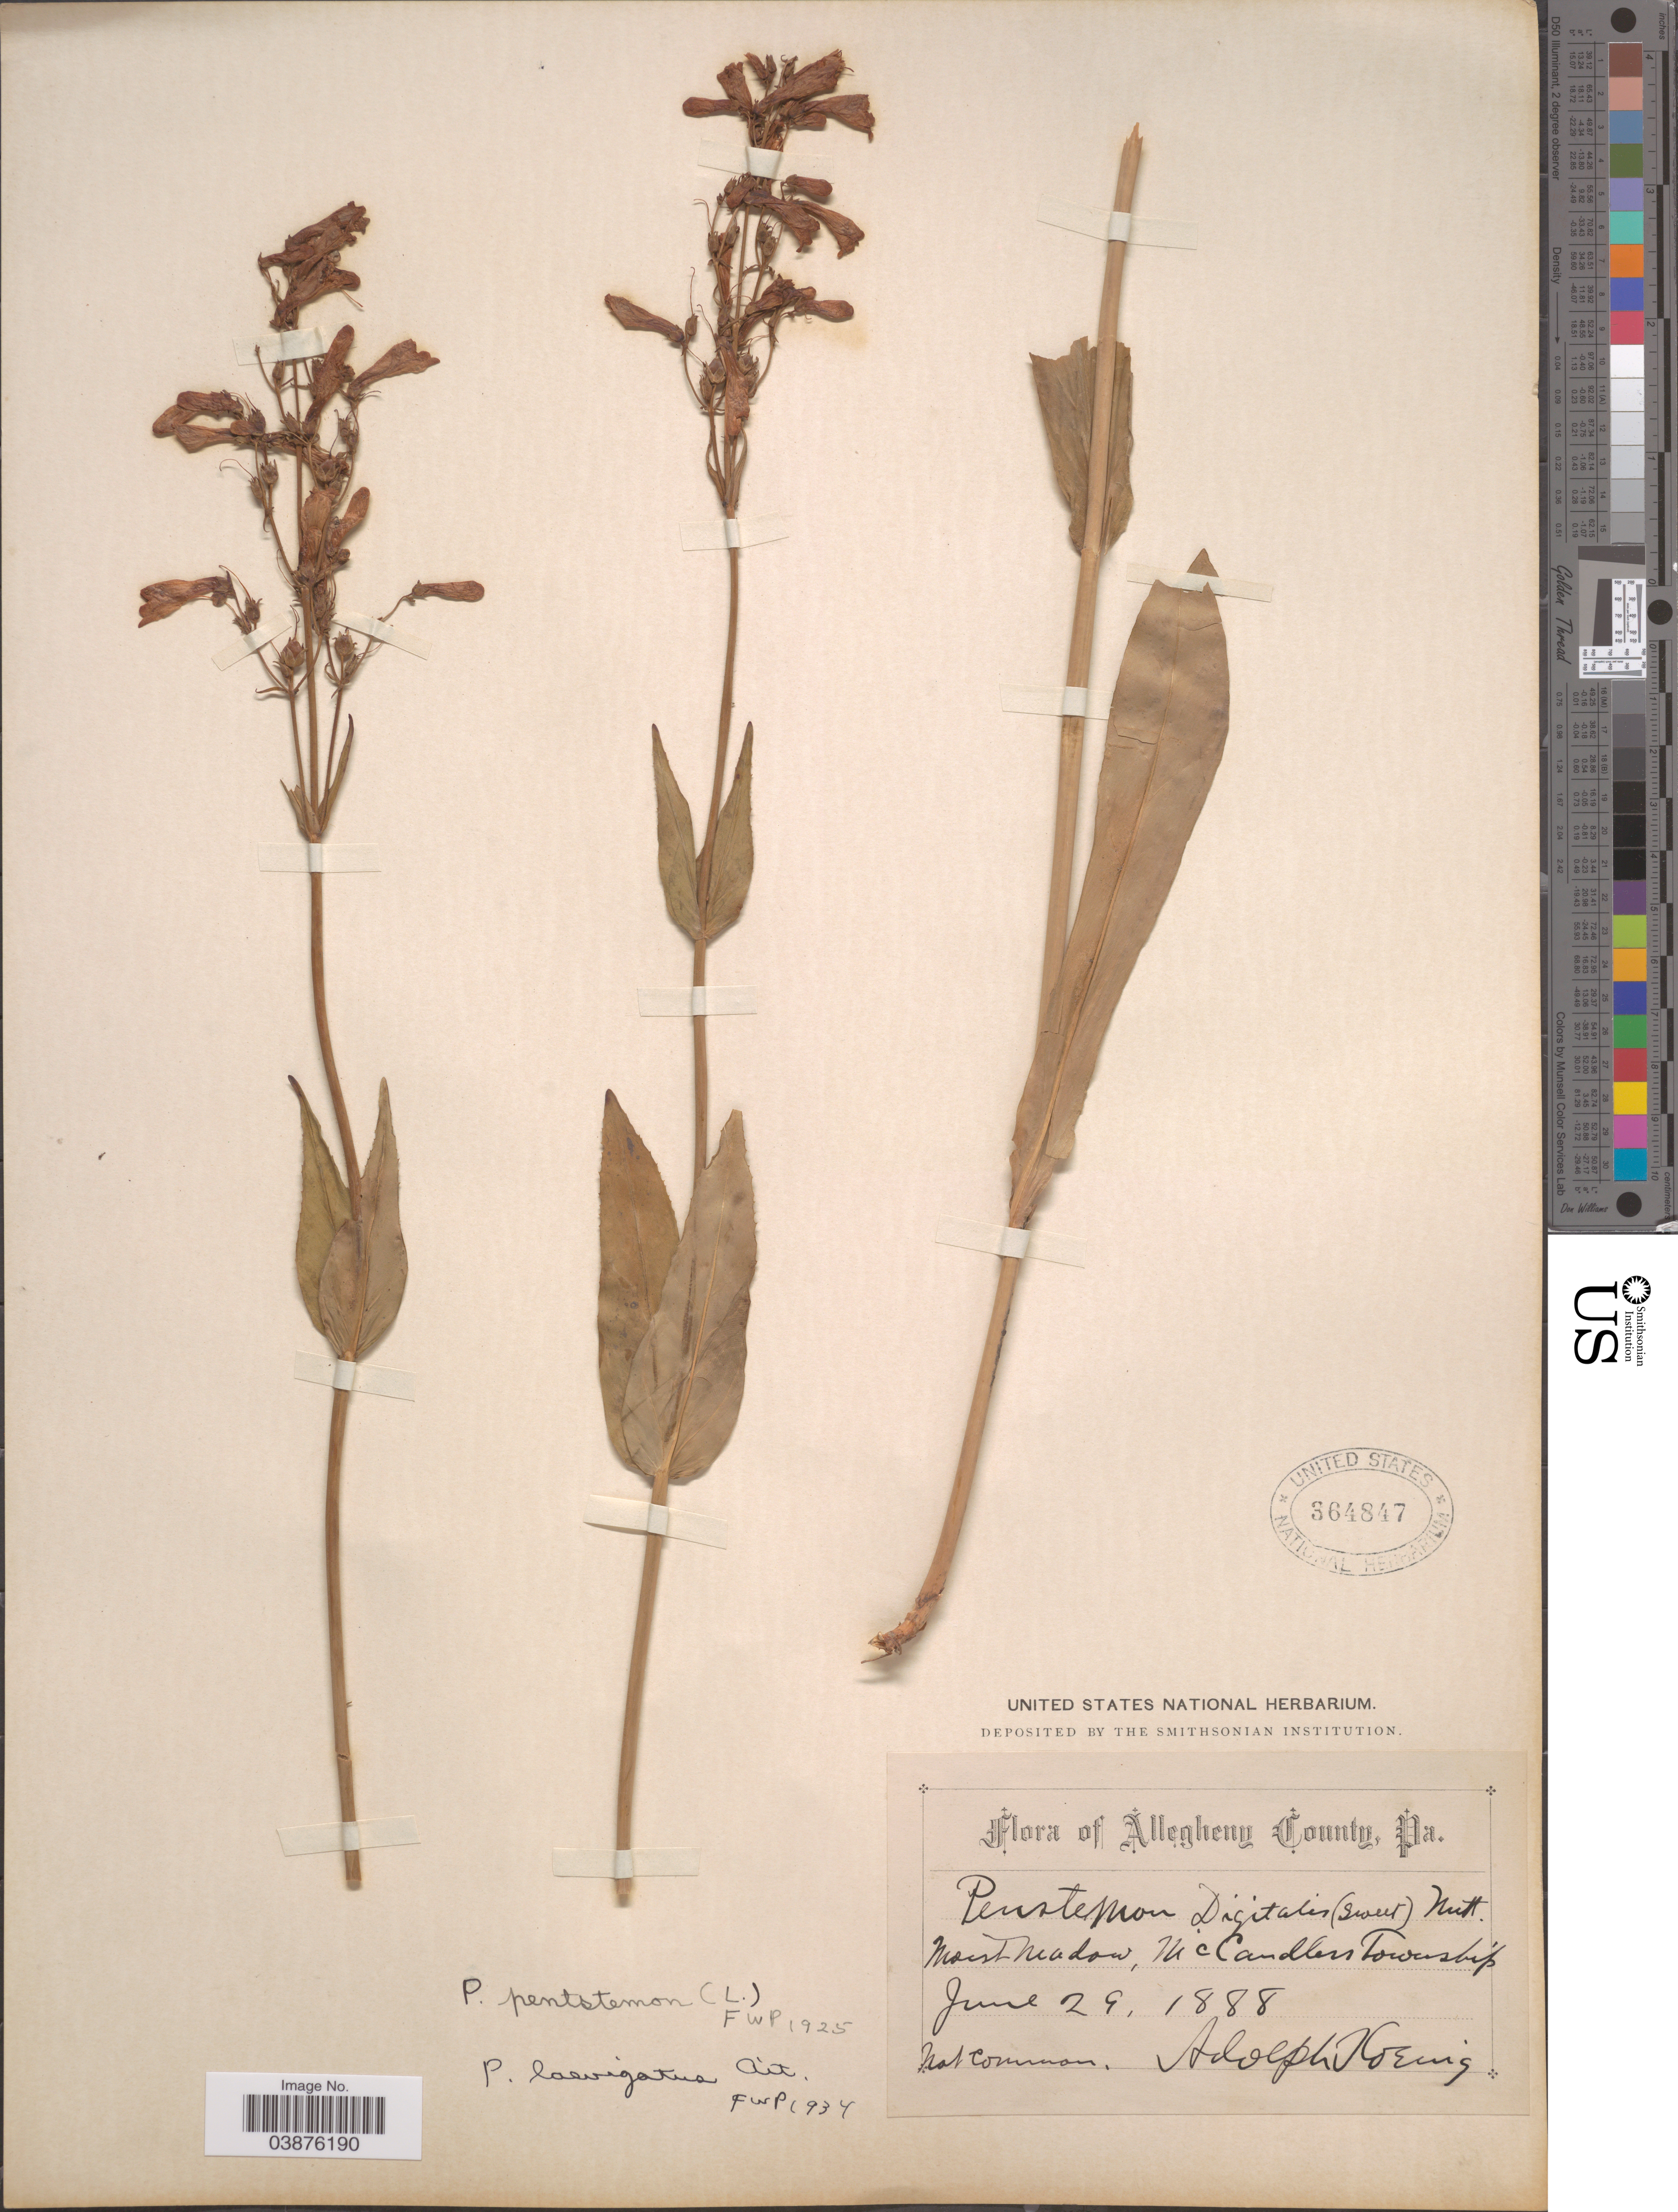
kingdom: Plantae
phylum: Tracheophyta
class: Magnoliopsida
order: Lamiales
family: Plantaginaceae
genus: Penstemon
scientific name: Penstemon laevigatus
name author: Aiton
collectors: A. Koenig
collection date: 1888-06-29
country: United States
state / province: Pennsylvania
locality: Allegheny County. McCandless Township.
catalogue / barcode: US 364847